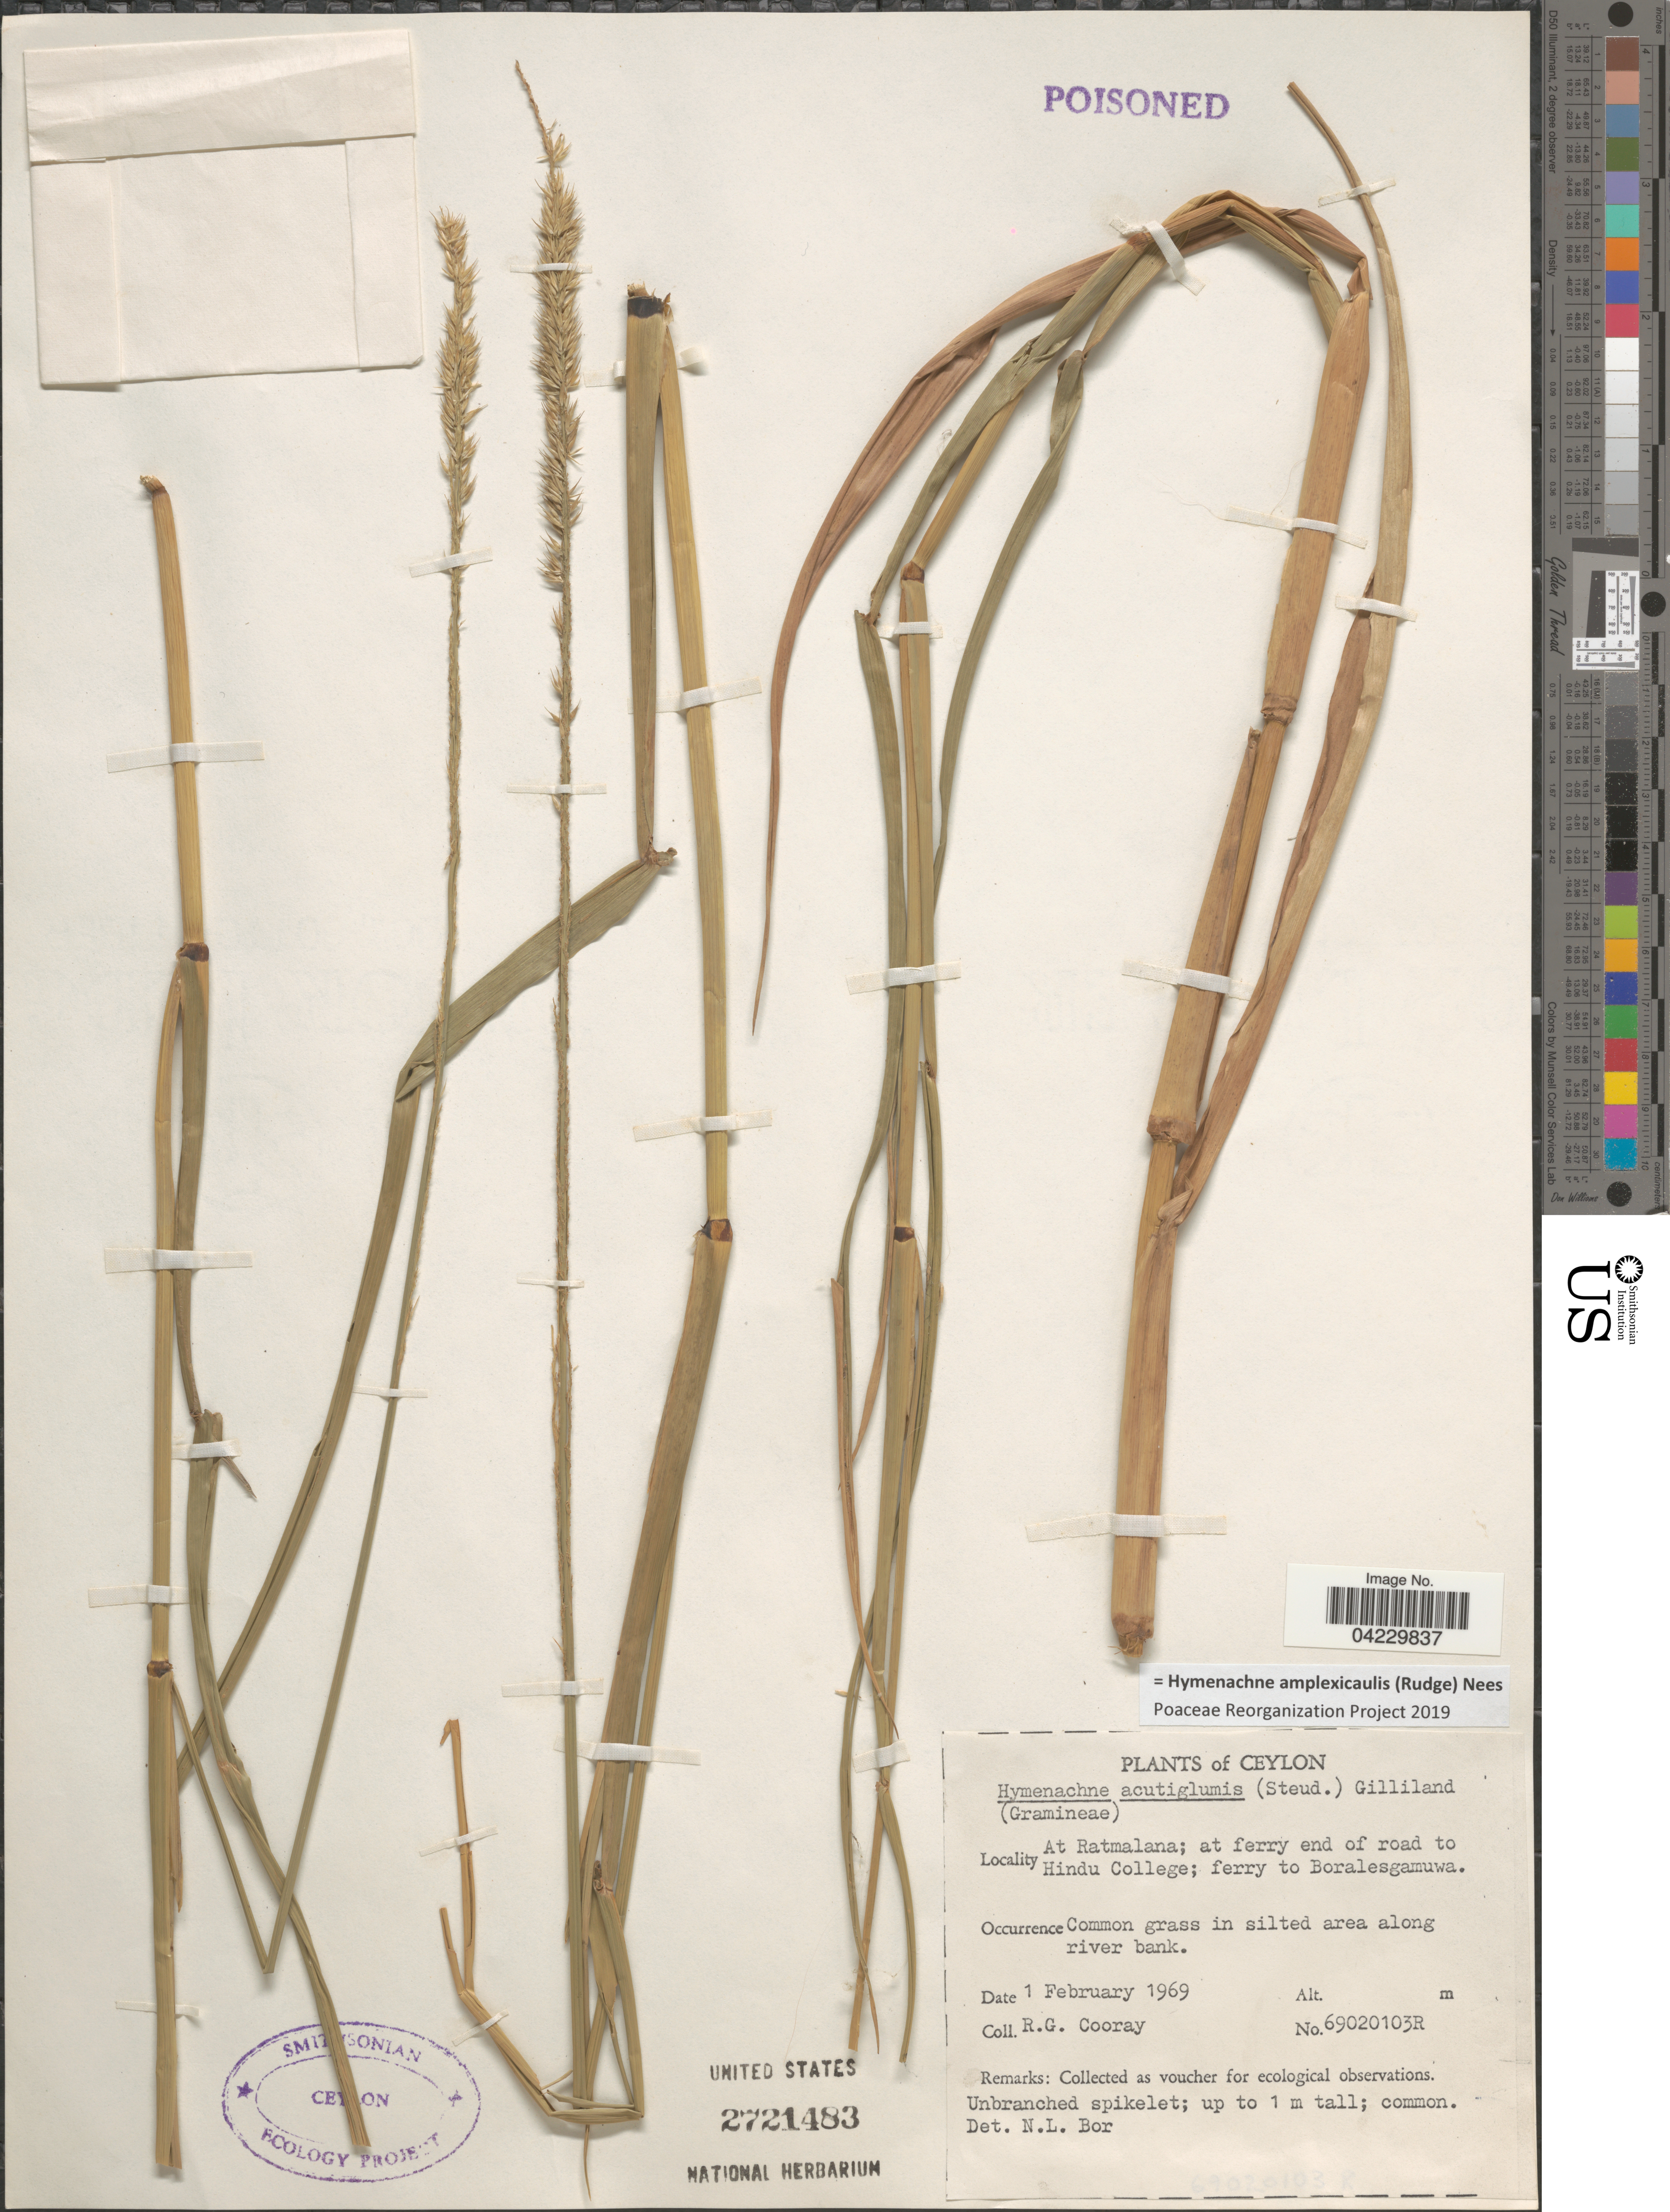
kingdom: Plantae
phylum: Tracheophyta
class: Liliopsida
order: Poales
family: Poaceae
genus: Hymenachne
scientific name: Hymenachne amplexicaulis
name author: (Rudge) Nees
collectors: R. Cooray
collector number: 69020103R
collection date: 1969-02-01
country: Sri Lanka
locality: Ceylon. At Ratmalana; at ferry end of road to Hindu College; ferry to Boralesgamuwa. Common grass in silted area along river bank.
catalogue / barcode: US 2721483